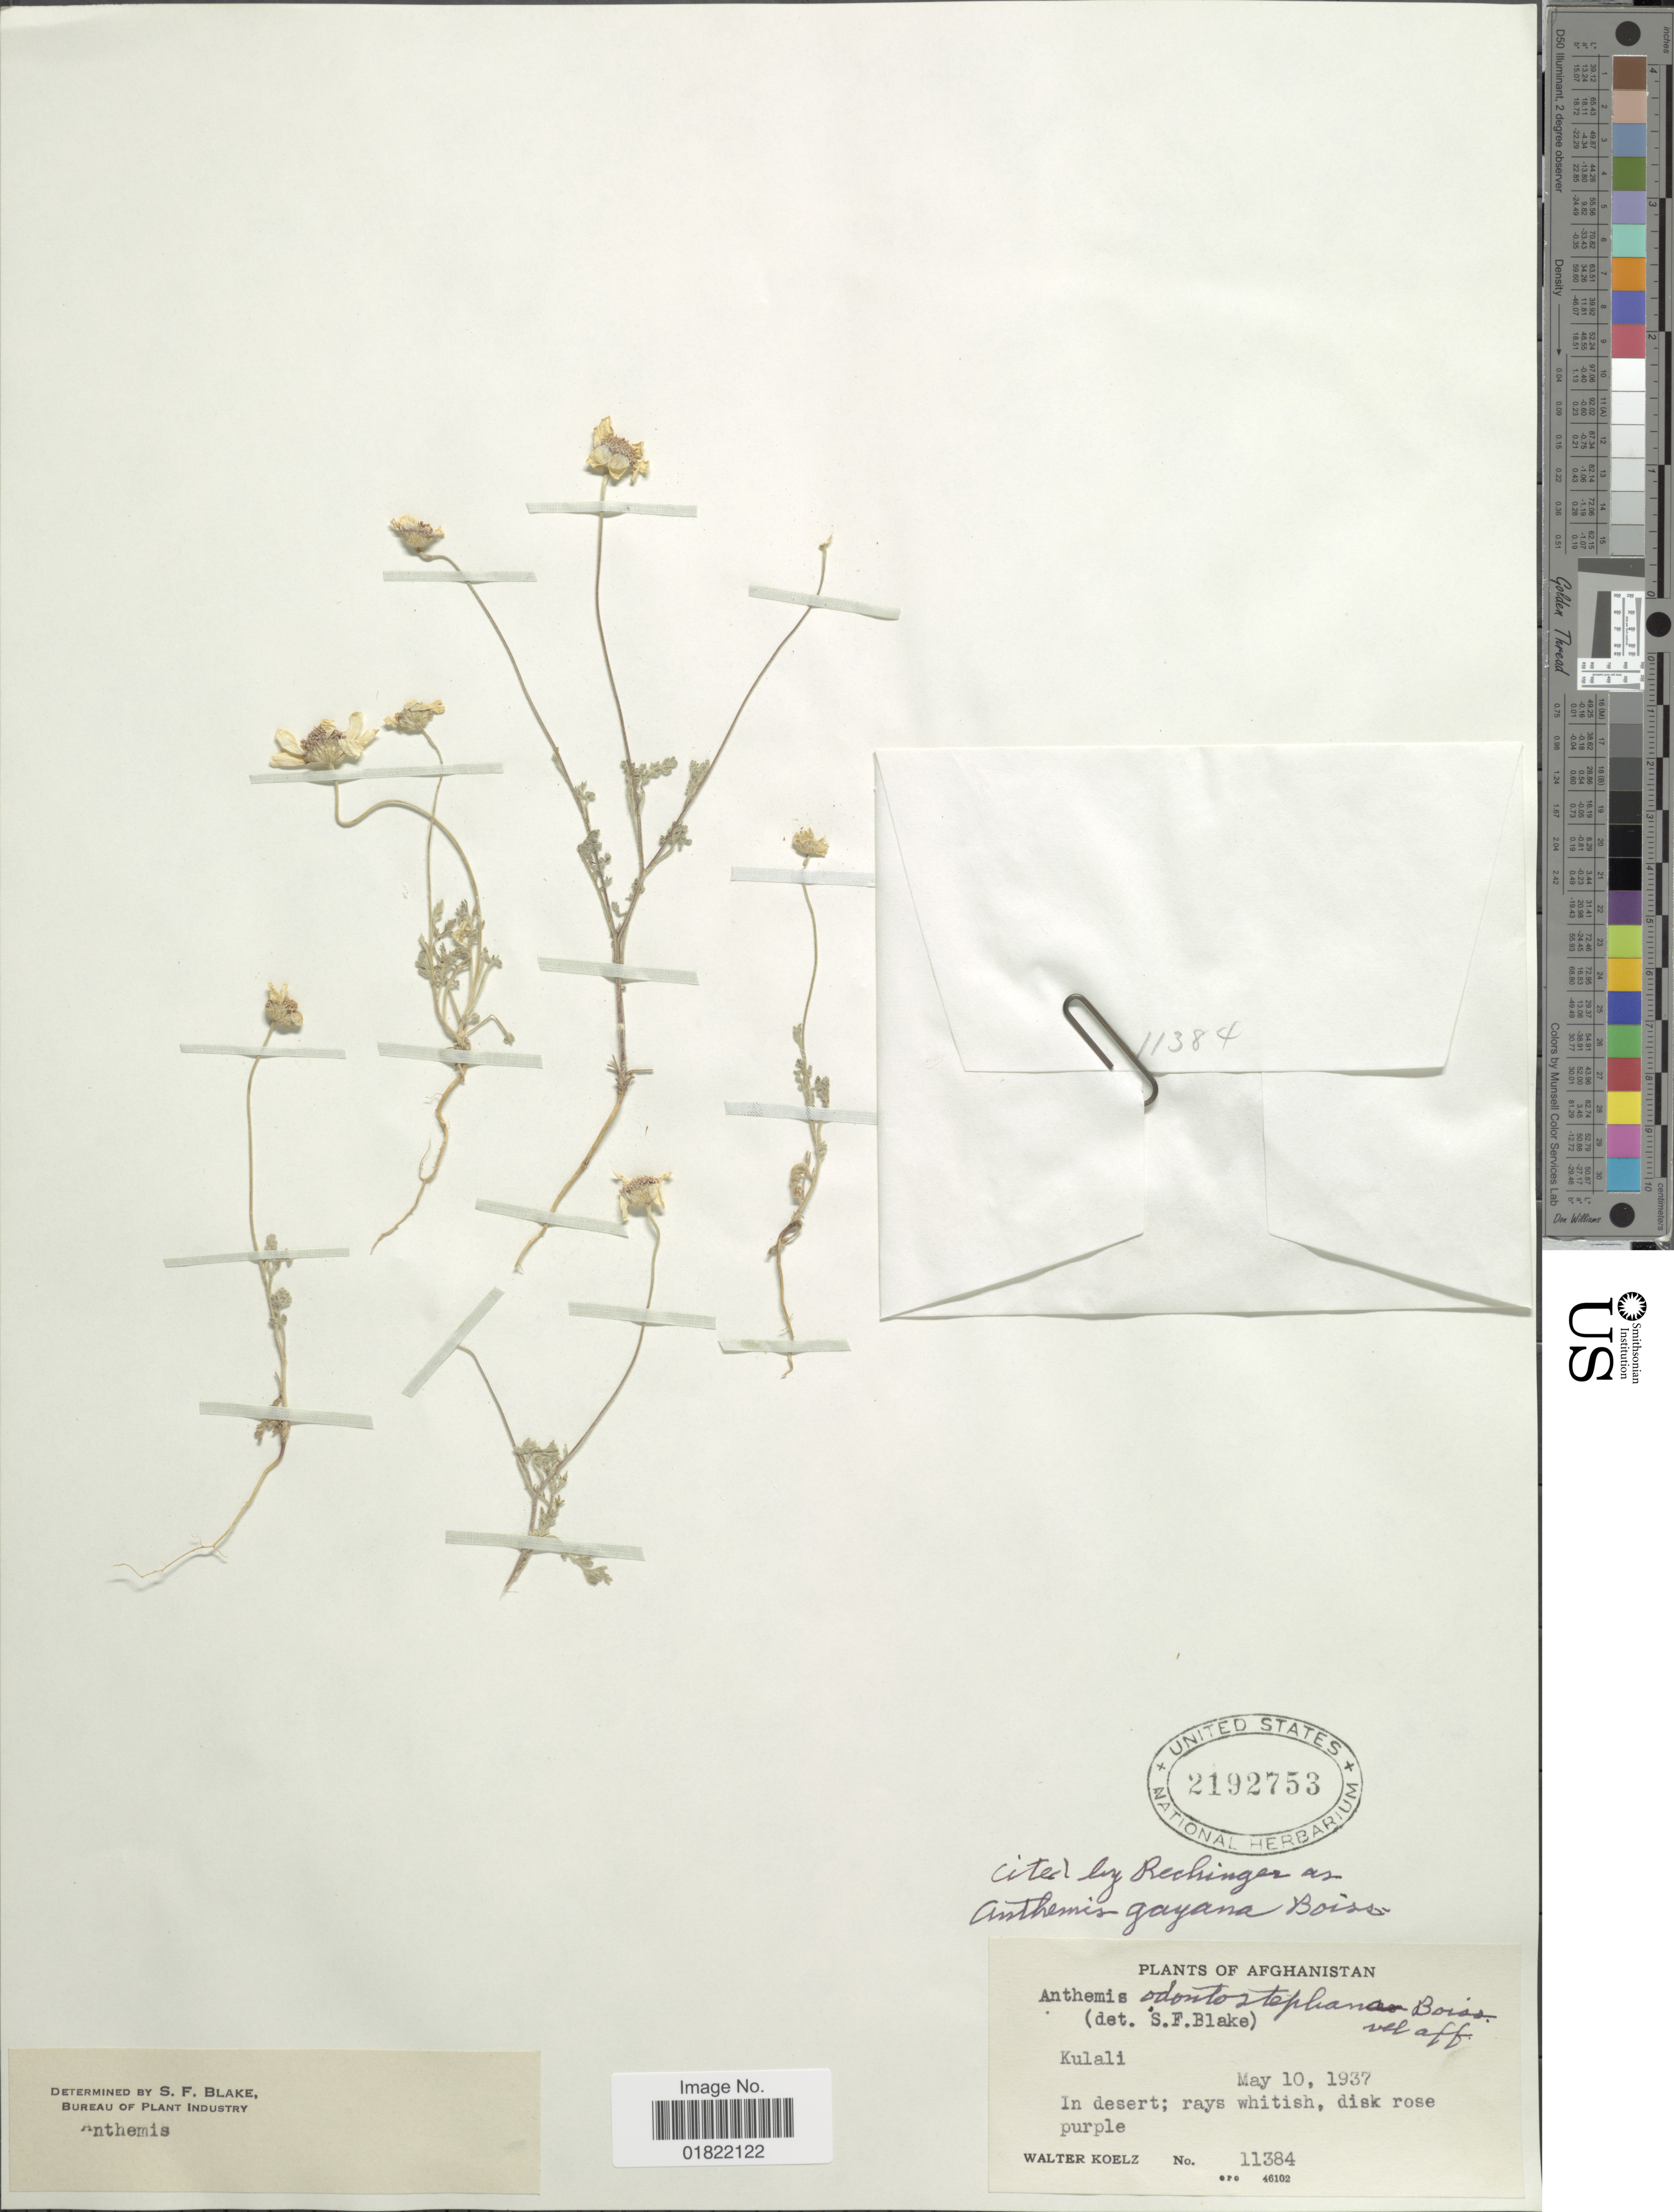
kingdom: Plantae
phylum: Tracheophyta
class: Magnoliopsida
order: Asterales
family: Asteraceae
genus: Anthemis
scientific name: Anthemis gayana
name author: Boiss.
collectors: W. N. Koelz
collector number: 11384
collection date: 1937-05-10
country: Afghanistan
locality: Kulali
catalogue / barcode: US 2192753